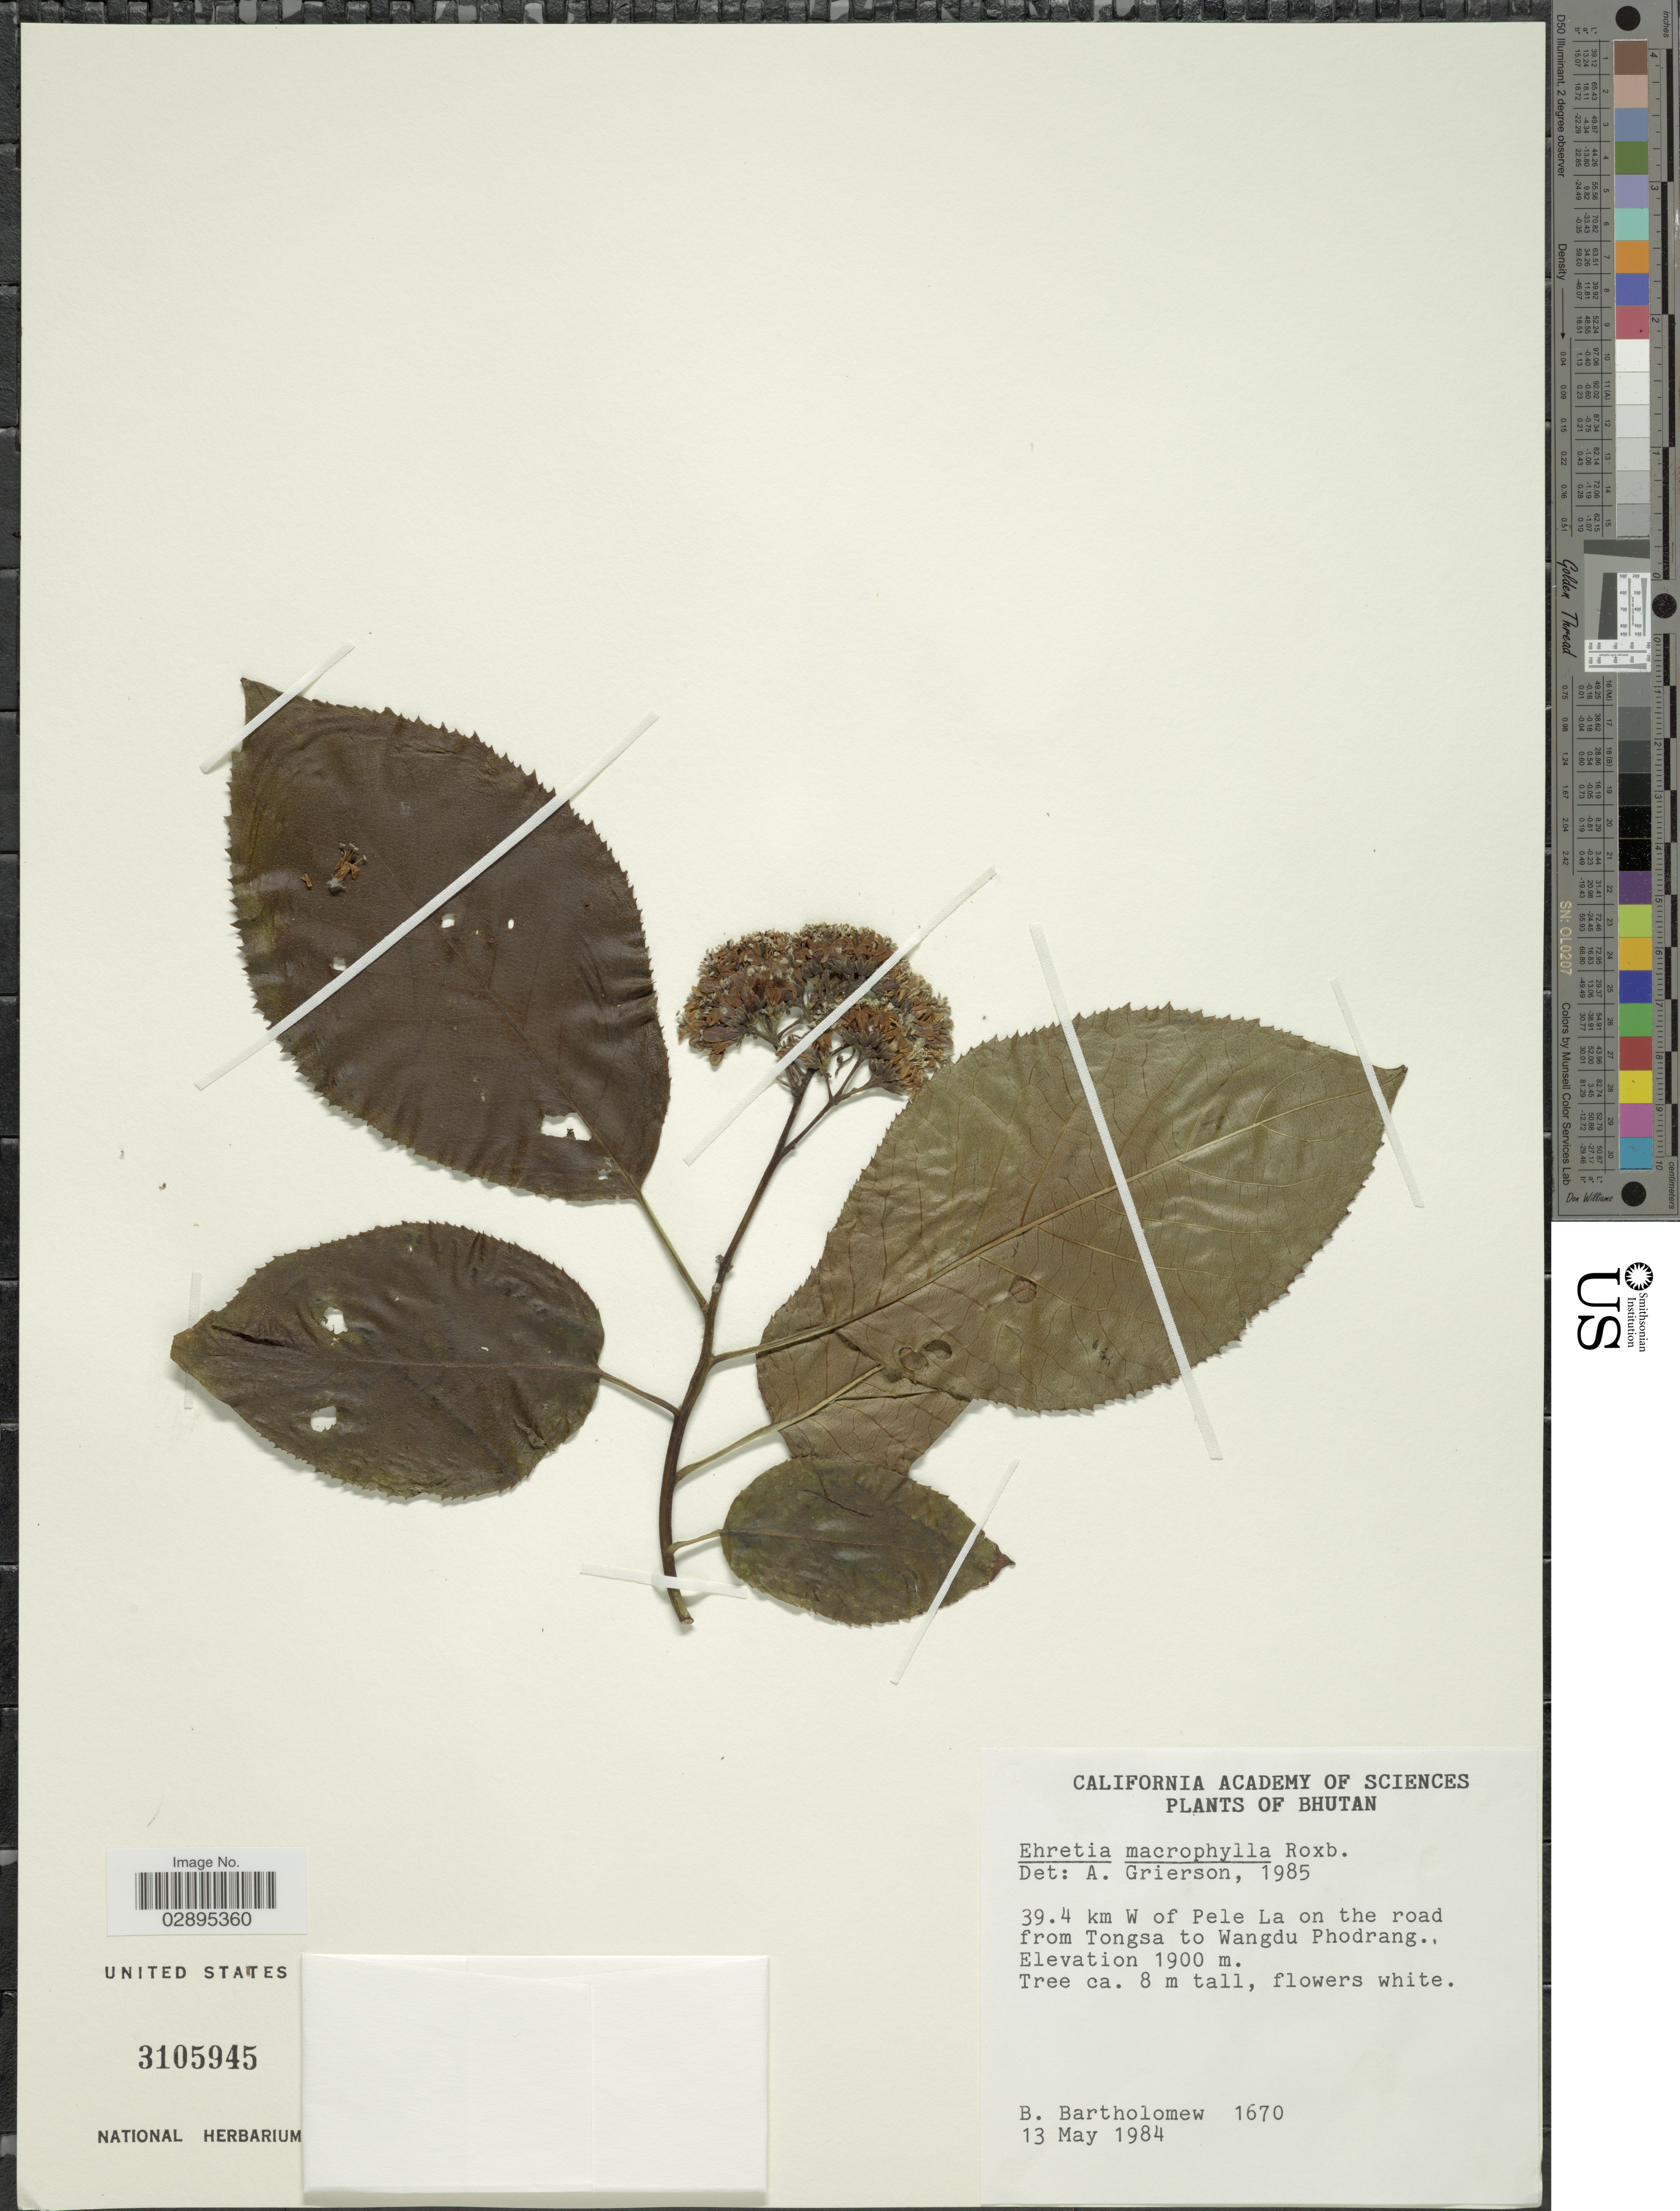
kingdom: Plantae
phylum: Tracheophyta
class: Magnoliopsida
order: Boraginales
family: Ehretiaceae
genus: Ehretia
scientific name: Ehretia macrophylla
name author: Wall.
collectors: B. Bartholomew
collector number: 1670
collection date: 1984-05-13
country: Bhutan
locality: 39.4 km W of Pele La on the road from Tongsa to Wangdu Phodrang.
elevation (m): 1900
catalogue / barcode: US 3105945